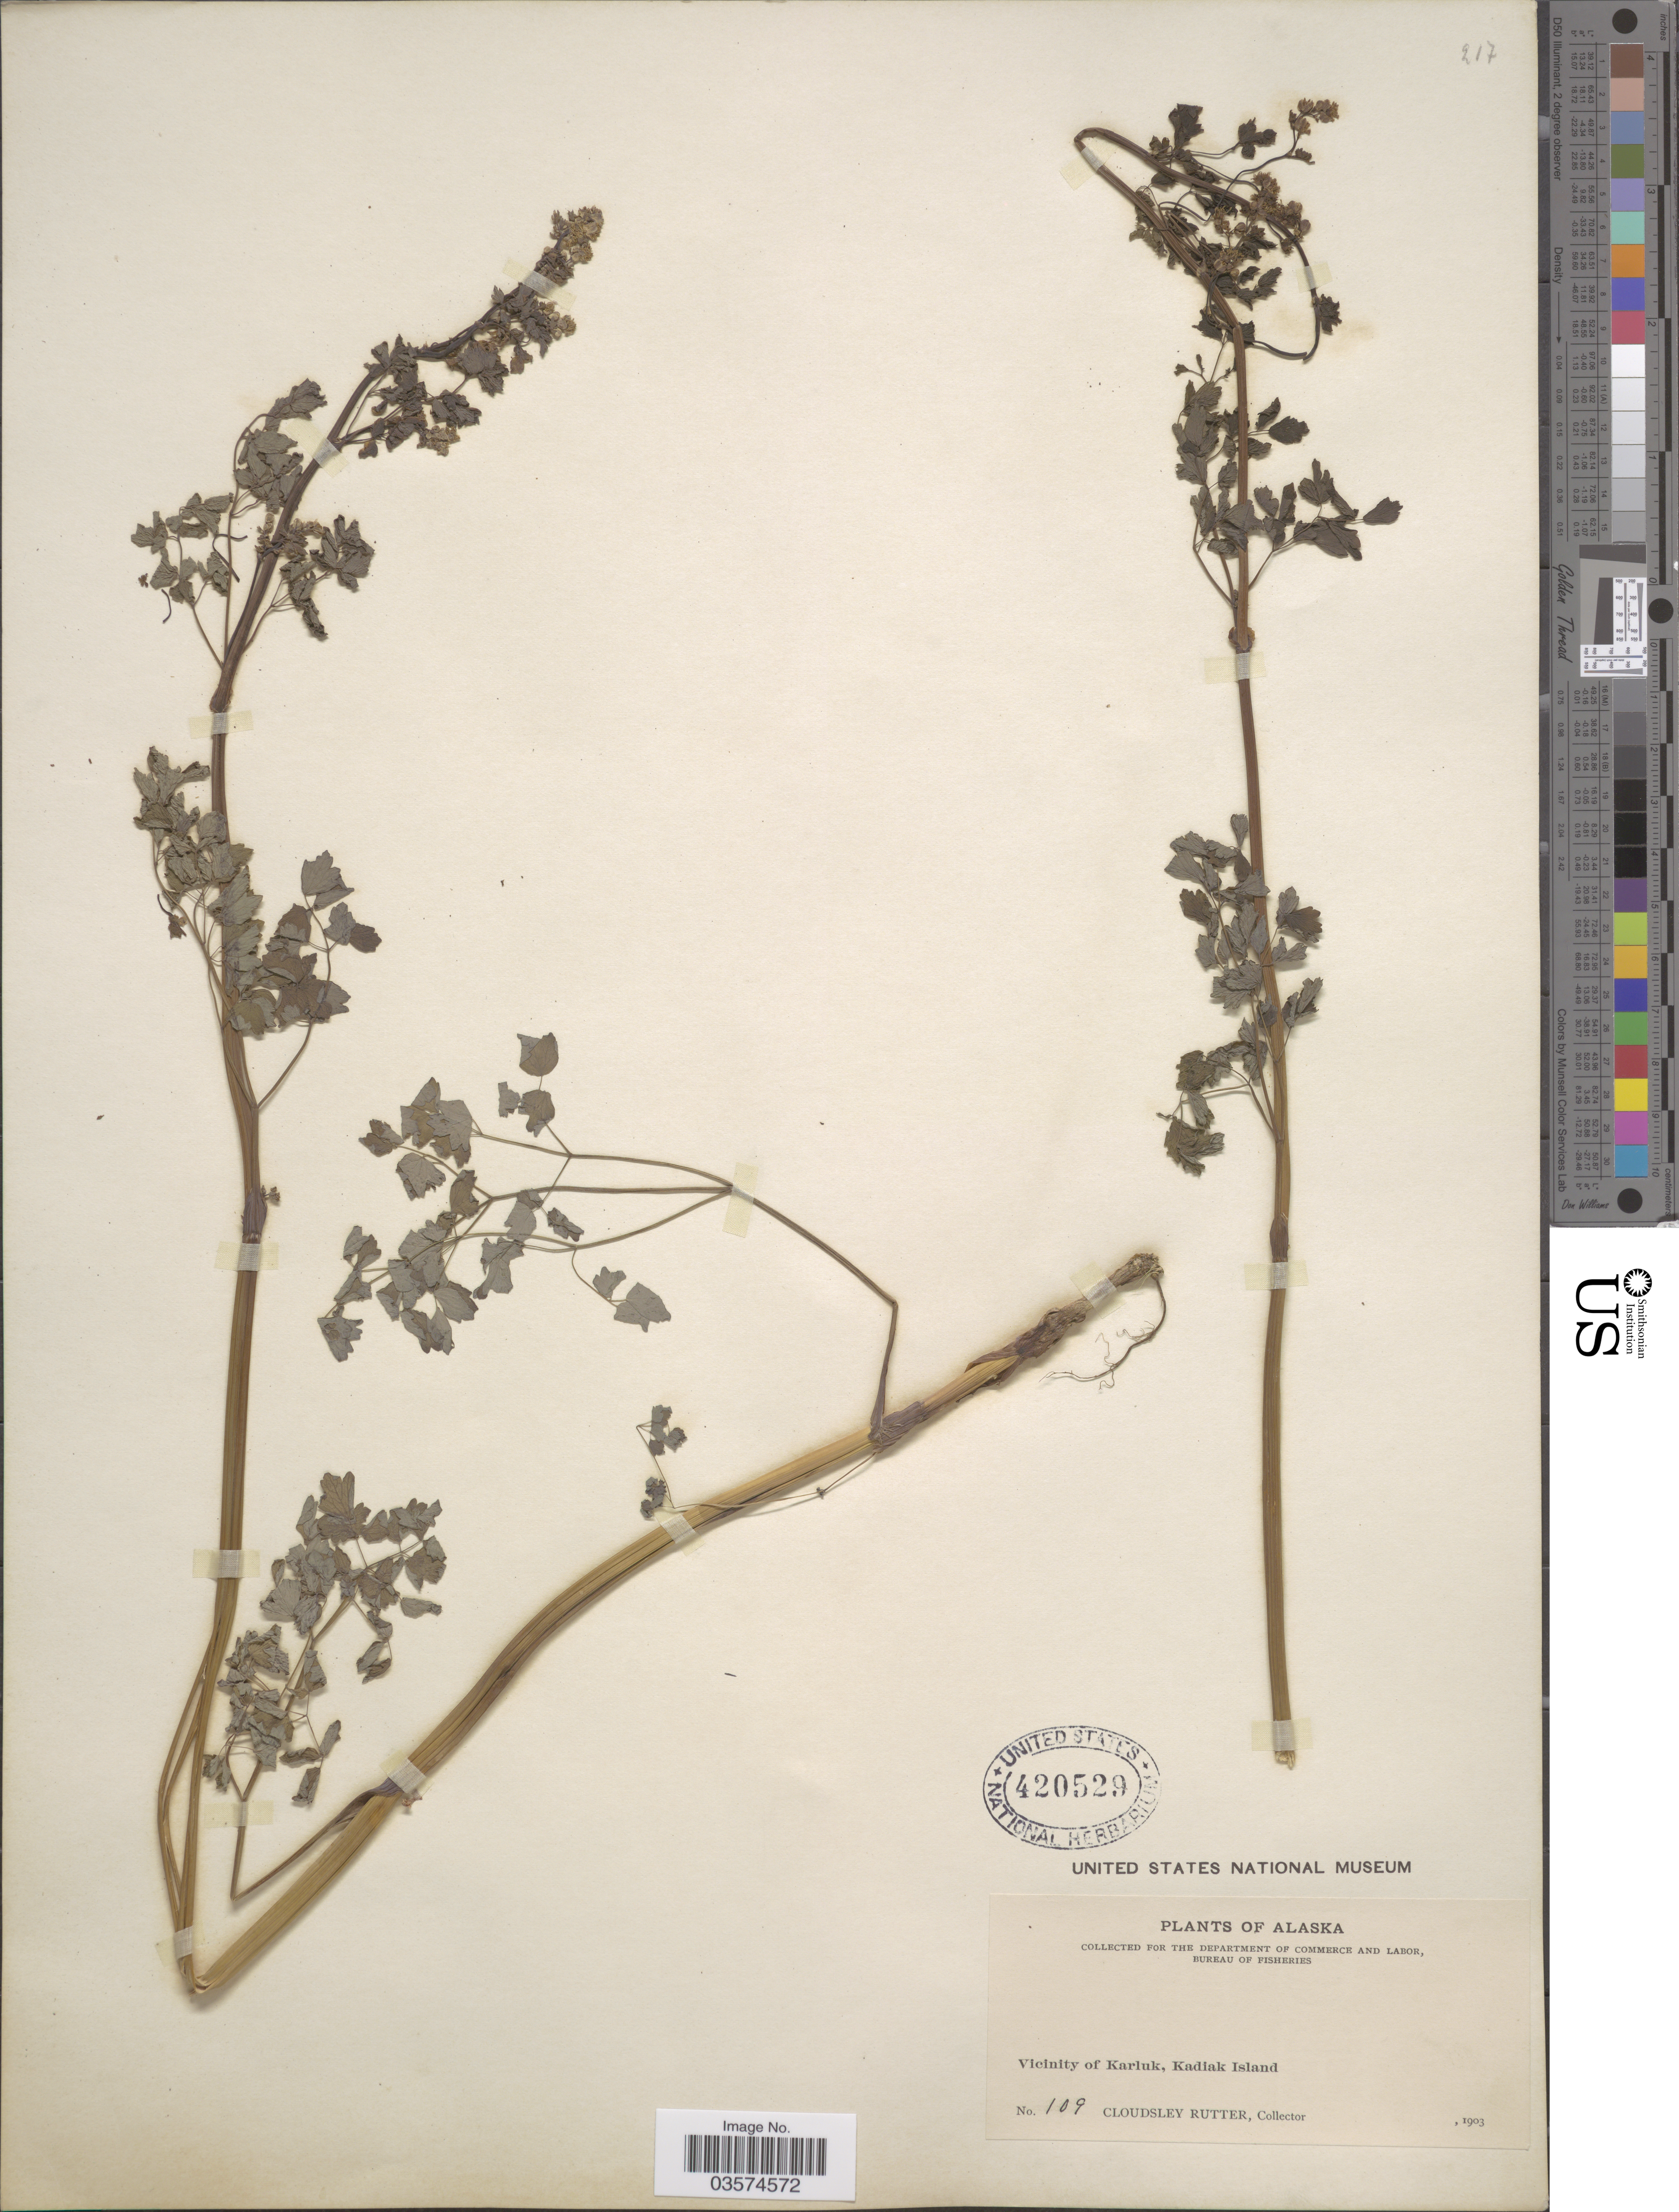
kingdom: Plantae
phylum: Tracheophyta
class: Magnoliopsida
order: Ranunculales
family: Ranunculaceae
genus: Thalictrum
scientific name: Thalictrum sparsiflorum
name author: Turcz. ex Fisch. & C.A. Mey.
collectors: C. Rutter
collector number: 109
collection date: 1903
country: United States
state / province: Alaska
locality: Vicinity of Karluk, Kadiak Island.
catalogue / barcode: US 420529